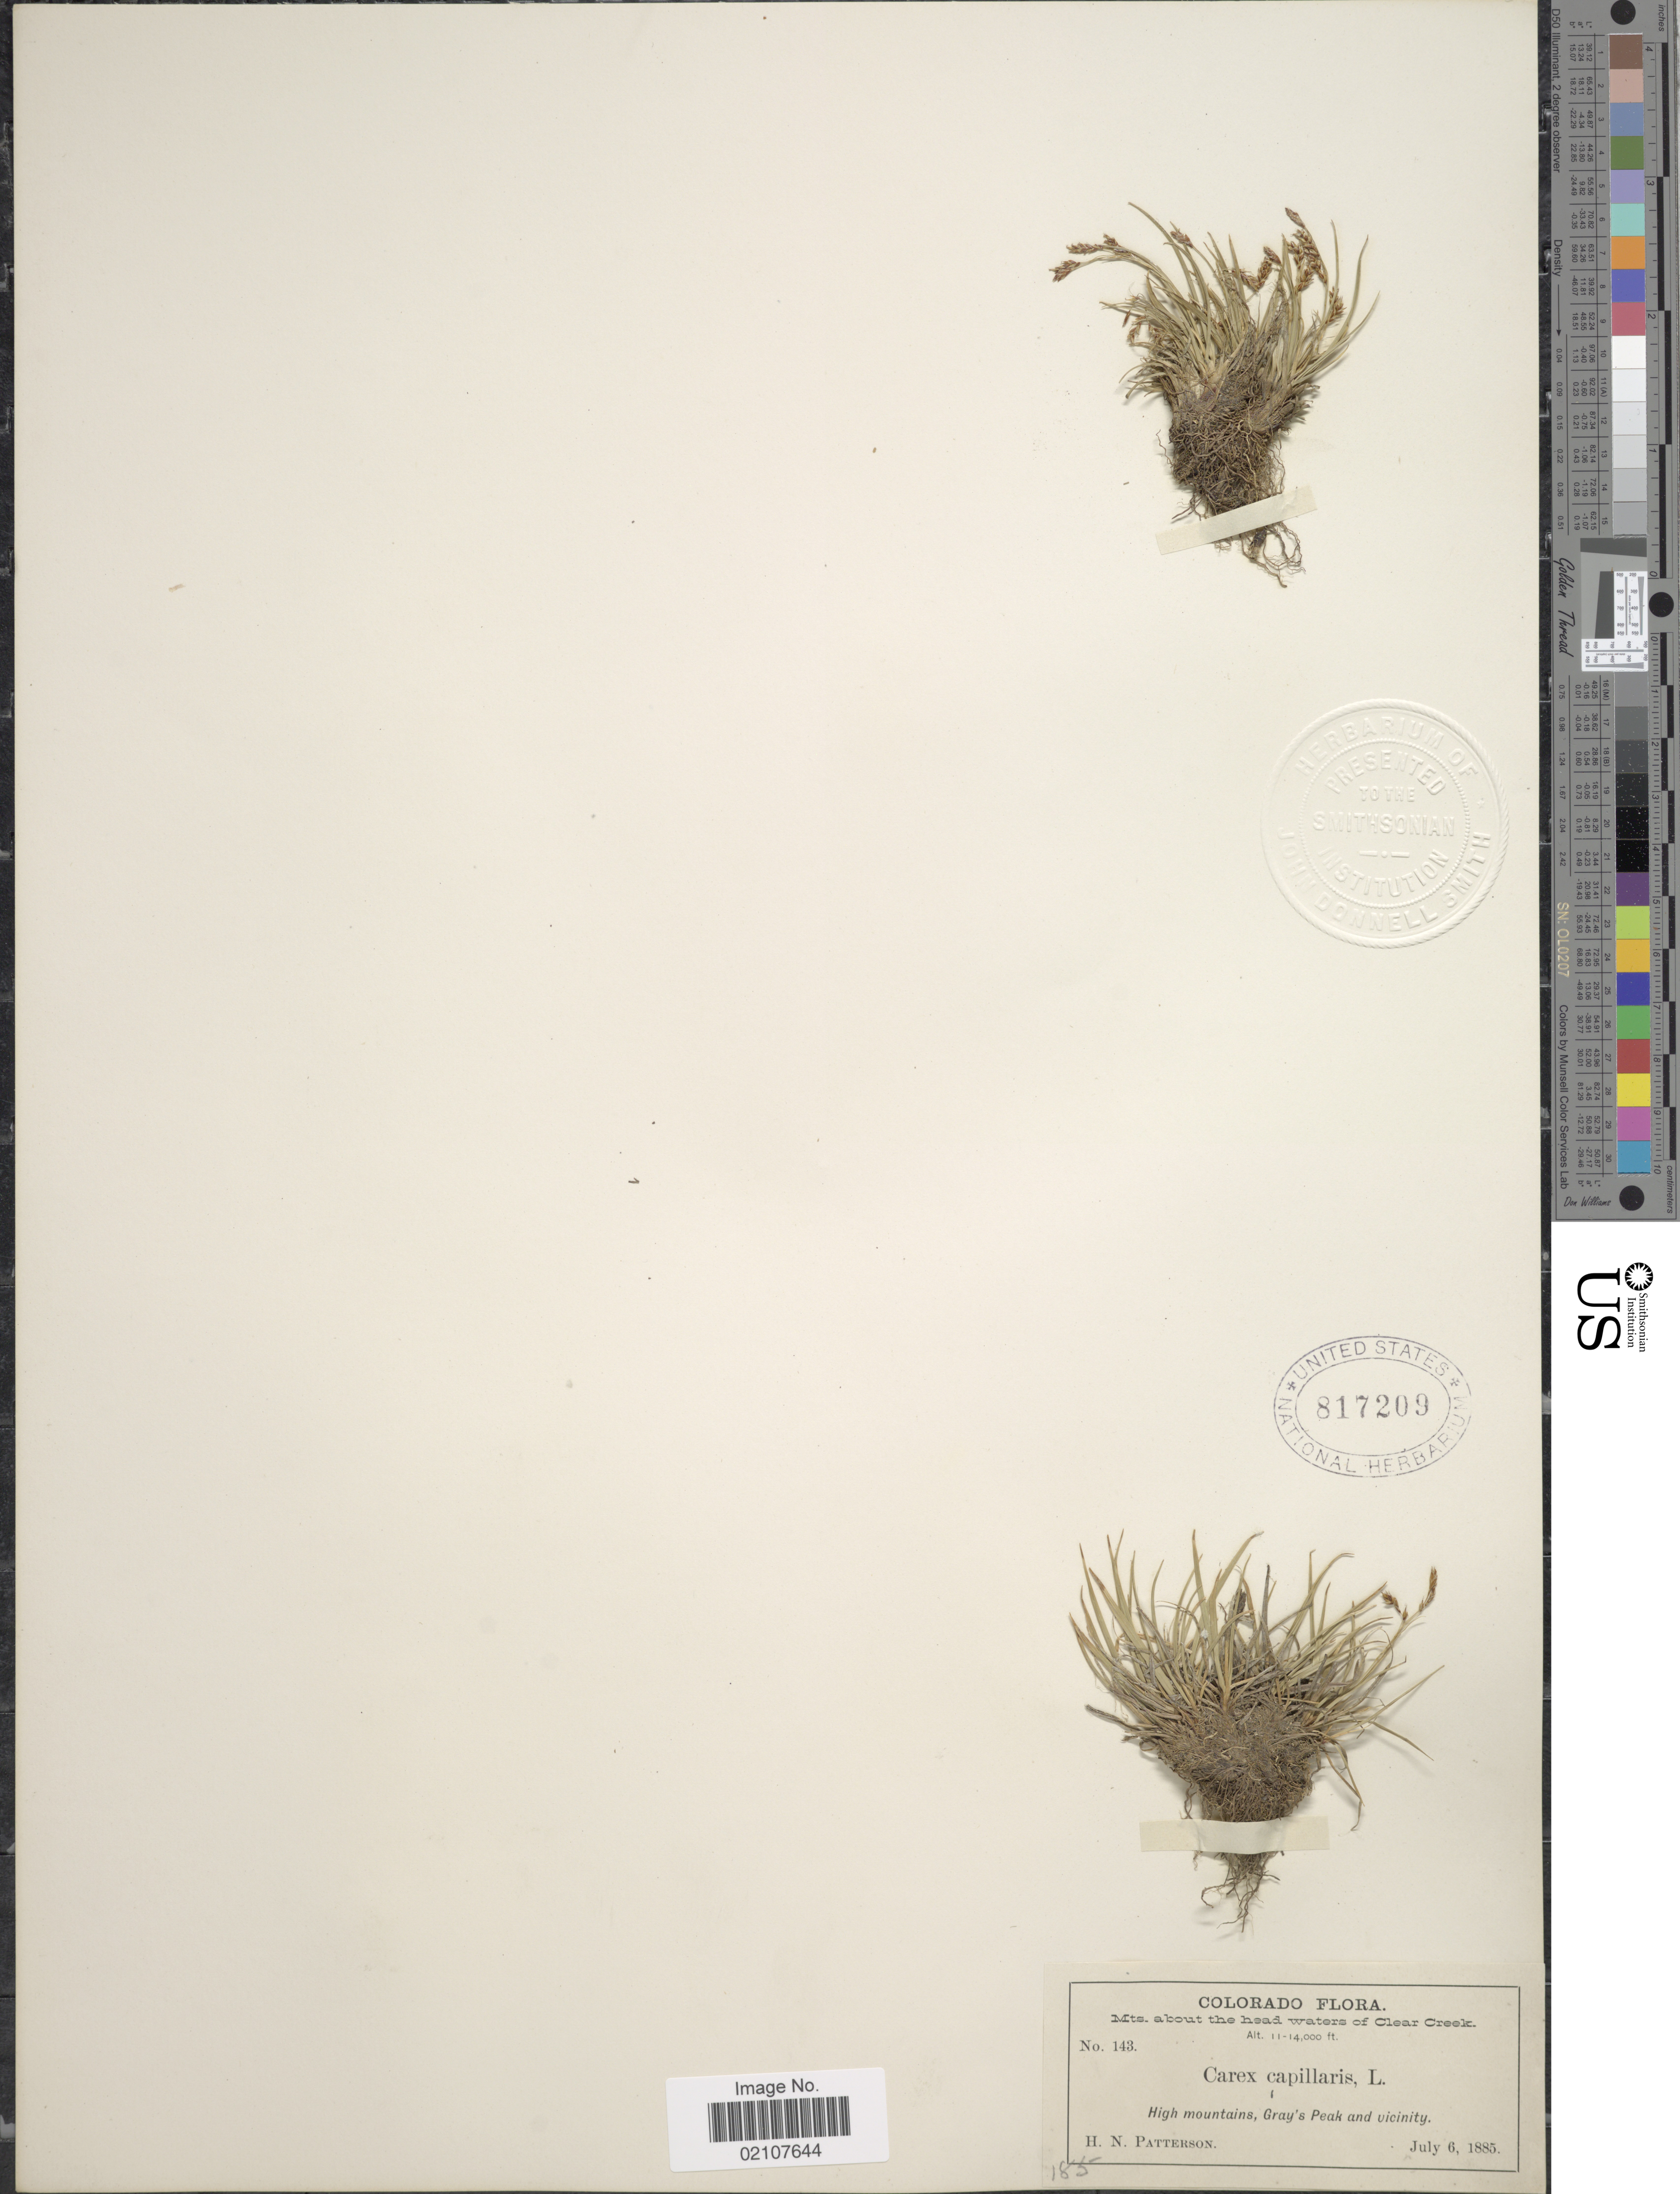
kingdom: Plantae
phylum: Tracheophyta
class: Liliopsida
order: Poales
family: Cyperaceae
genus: Carex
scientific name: Carex capillaris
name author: L.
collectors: H. N. Patterson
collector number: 143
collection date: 1885-07-06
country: United States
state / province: Colorado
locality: Colorado, Mts. about the head waters of Clear Creek, High mountains, Gray's Peak and vicinity.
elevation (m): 3353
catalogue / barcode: US 817209